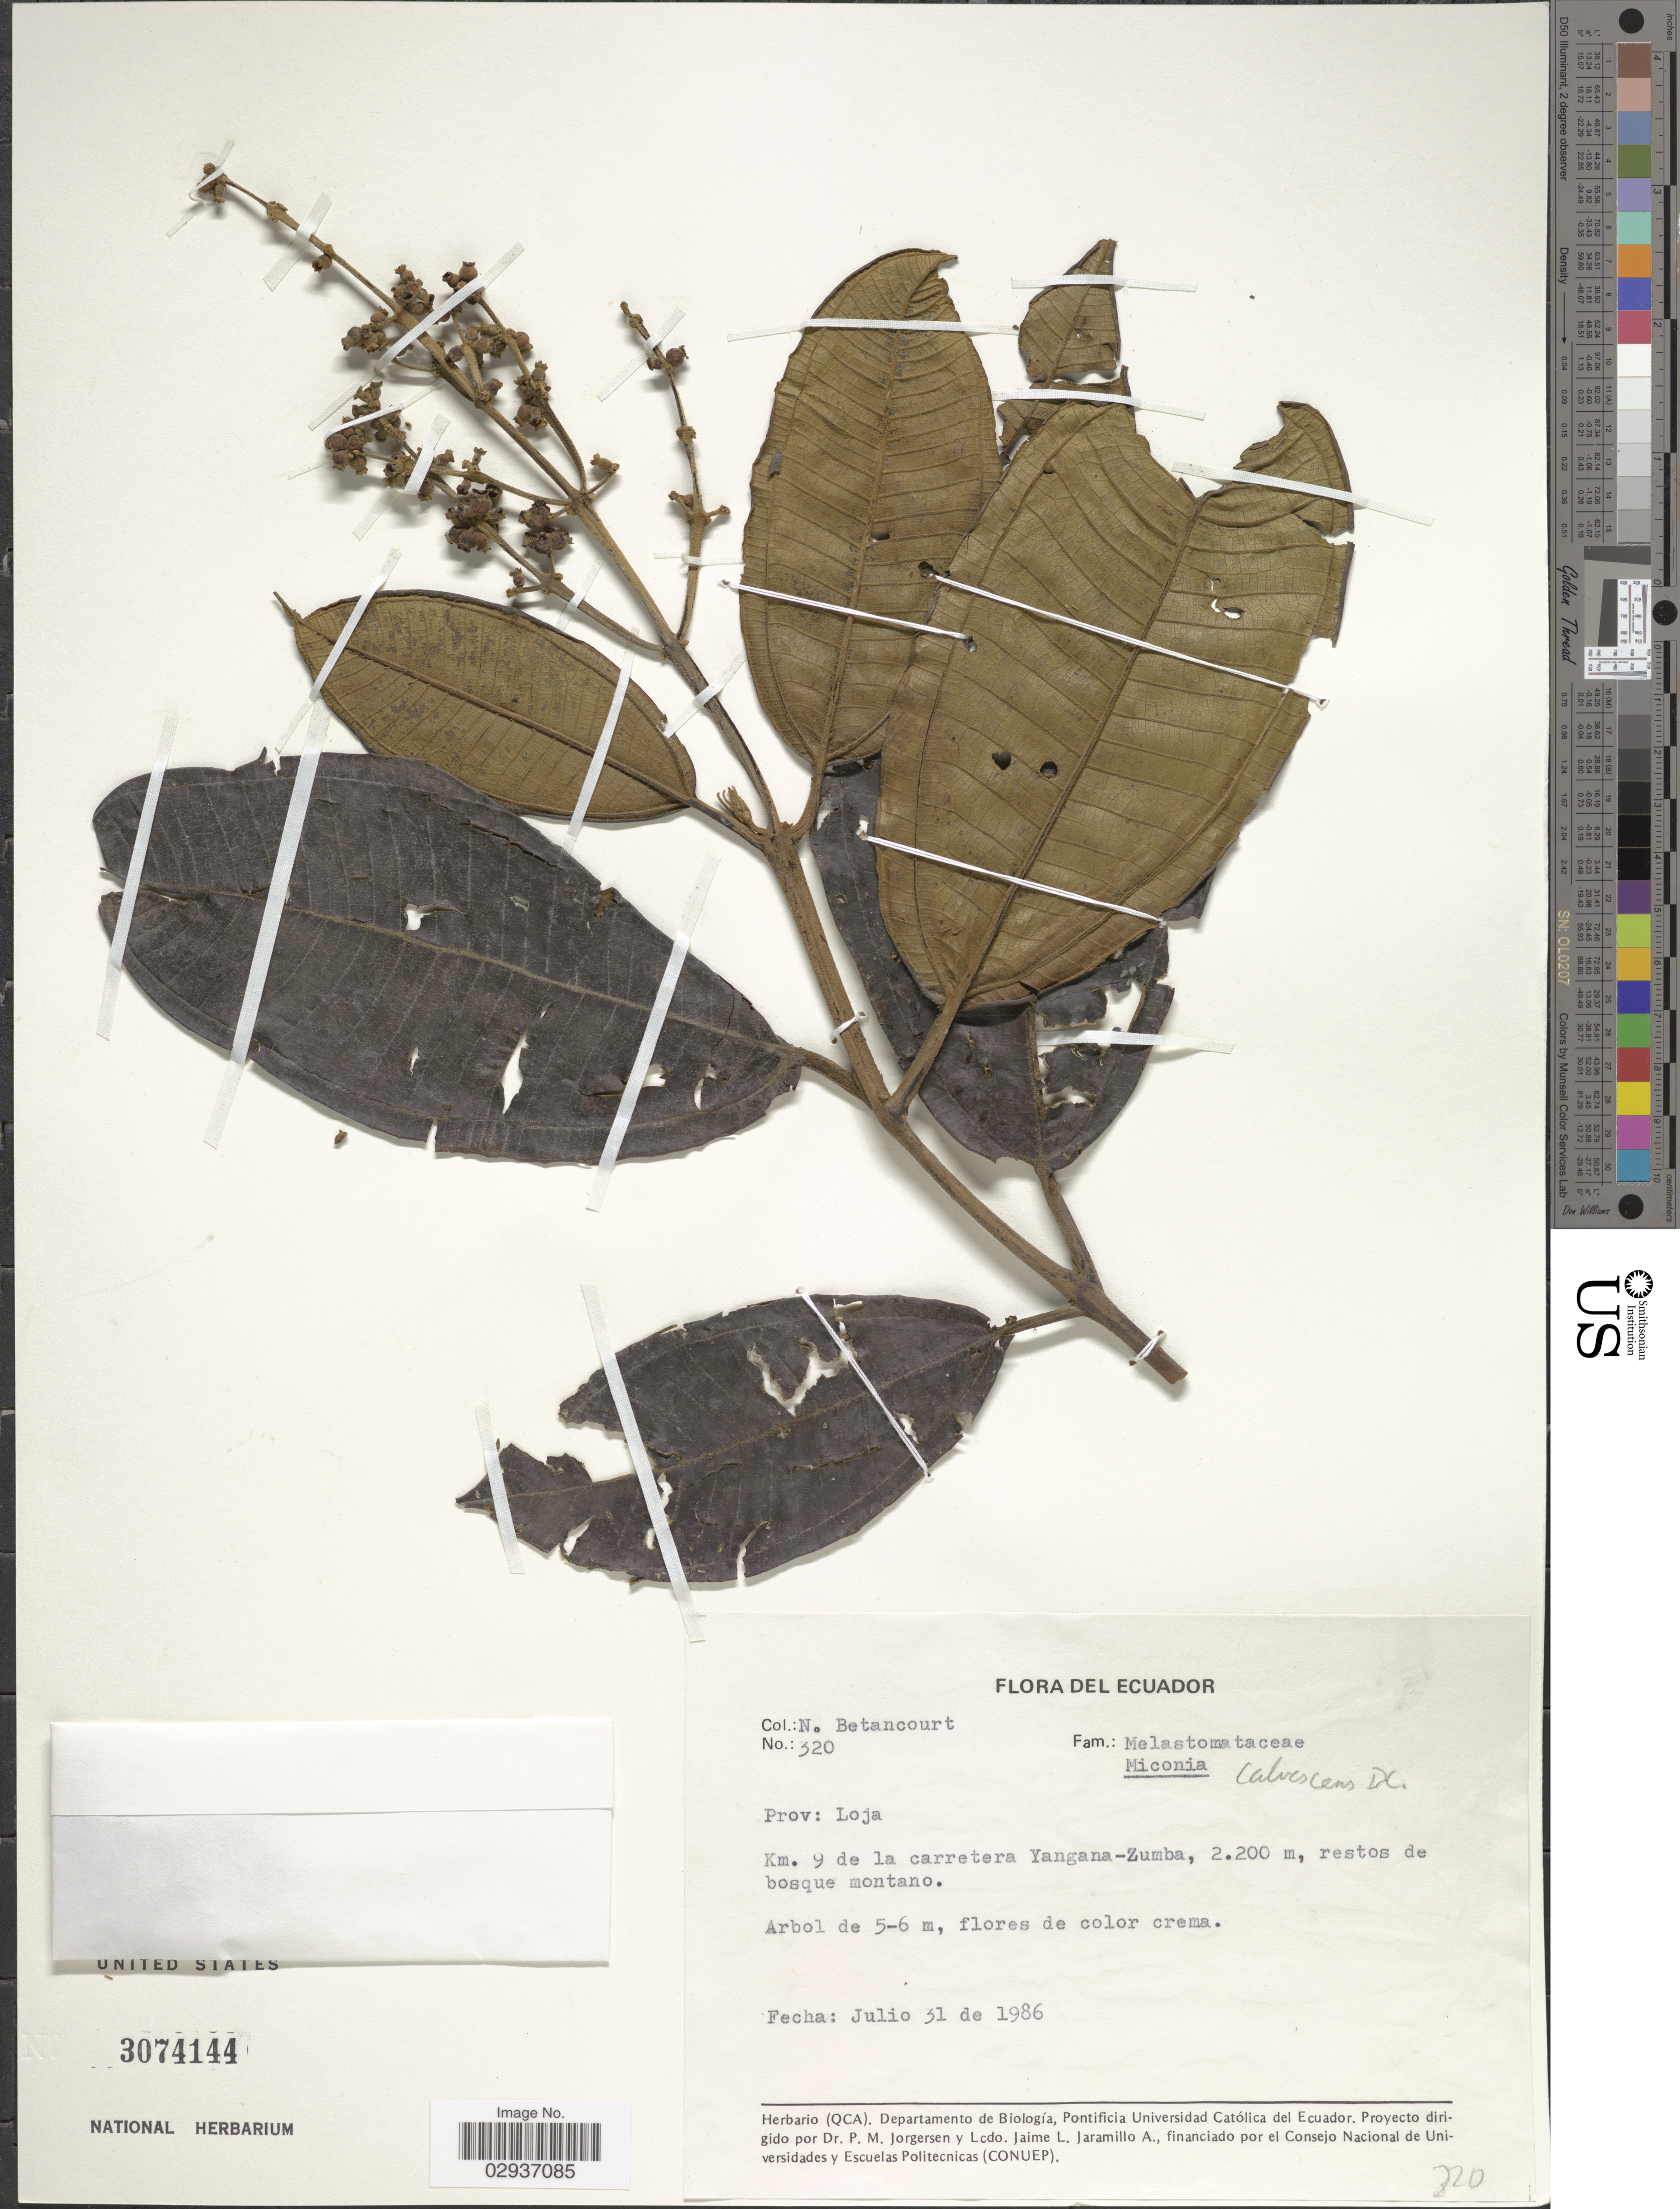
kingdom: Plantae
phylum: Tracheophyta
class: Magnoliopsida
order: Myrtales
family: Melastomataceae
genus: Miconia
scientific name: Miconia calvescens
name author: DC.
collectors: N. Betancourt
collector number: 320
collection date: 1986-07-31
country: Ecuador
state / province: Loja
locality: Prov: Loja. Km. 9 de la carretera Yangana-Zumba.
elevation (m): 2200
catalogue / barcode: US 3074144